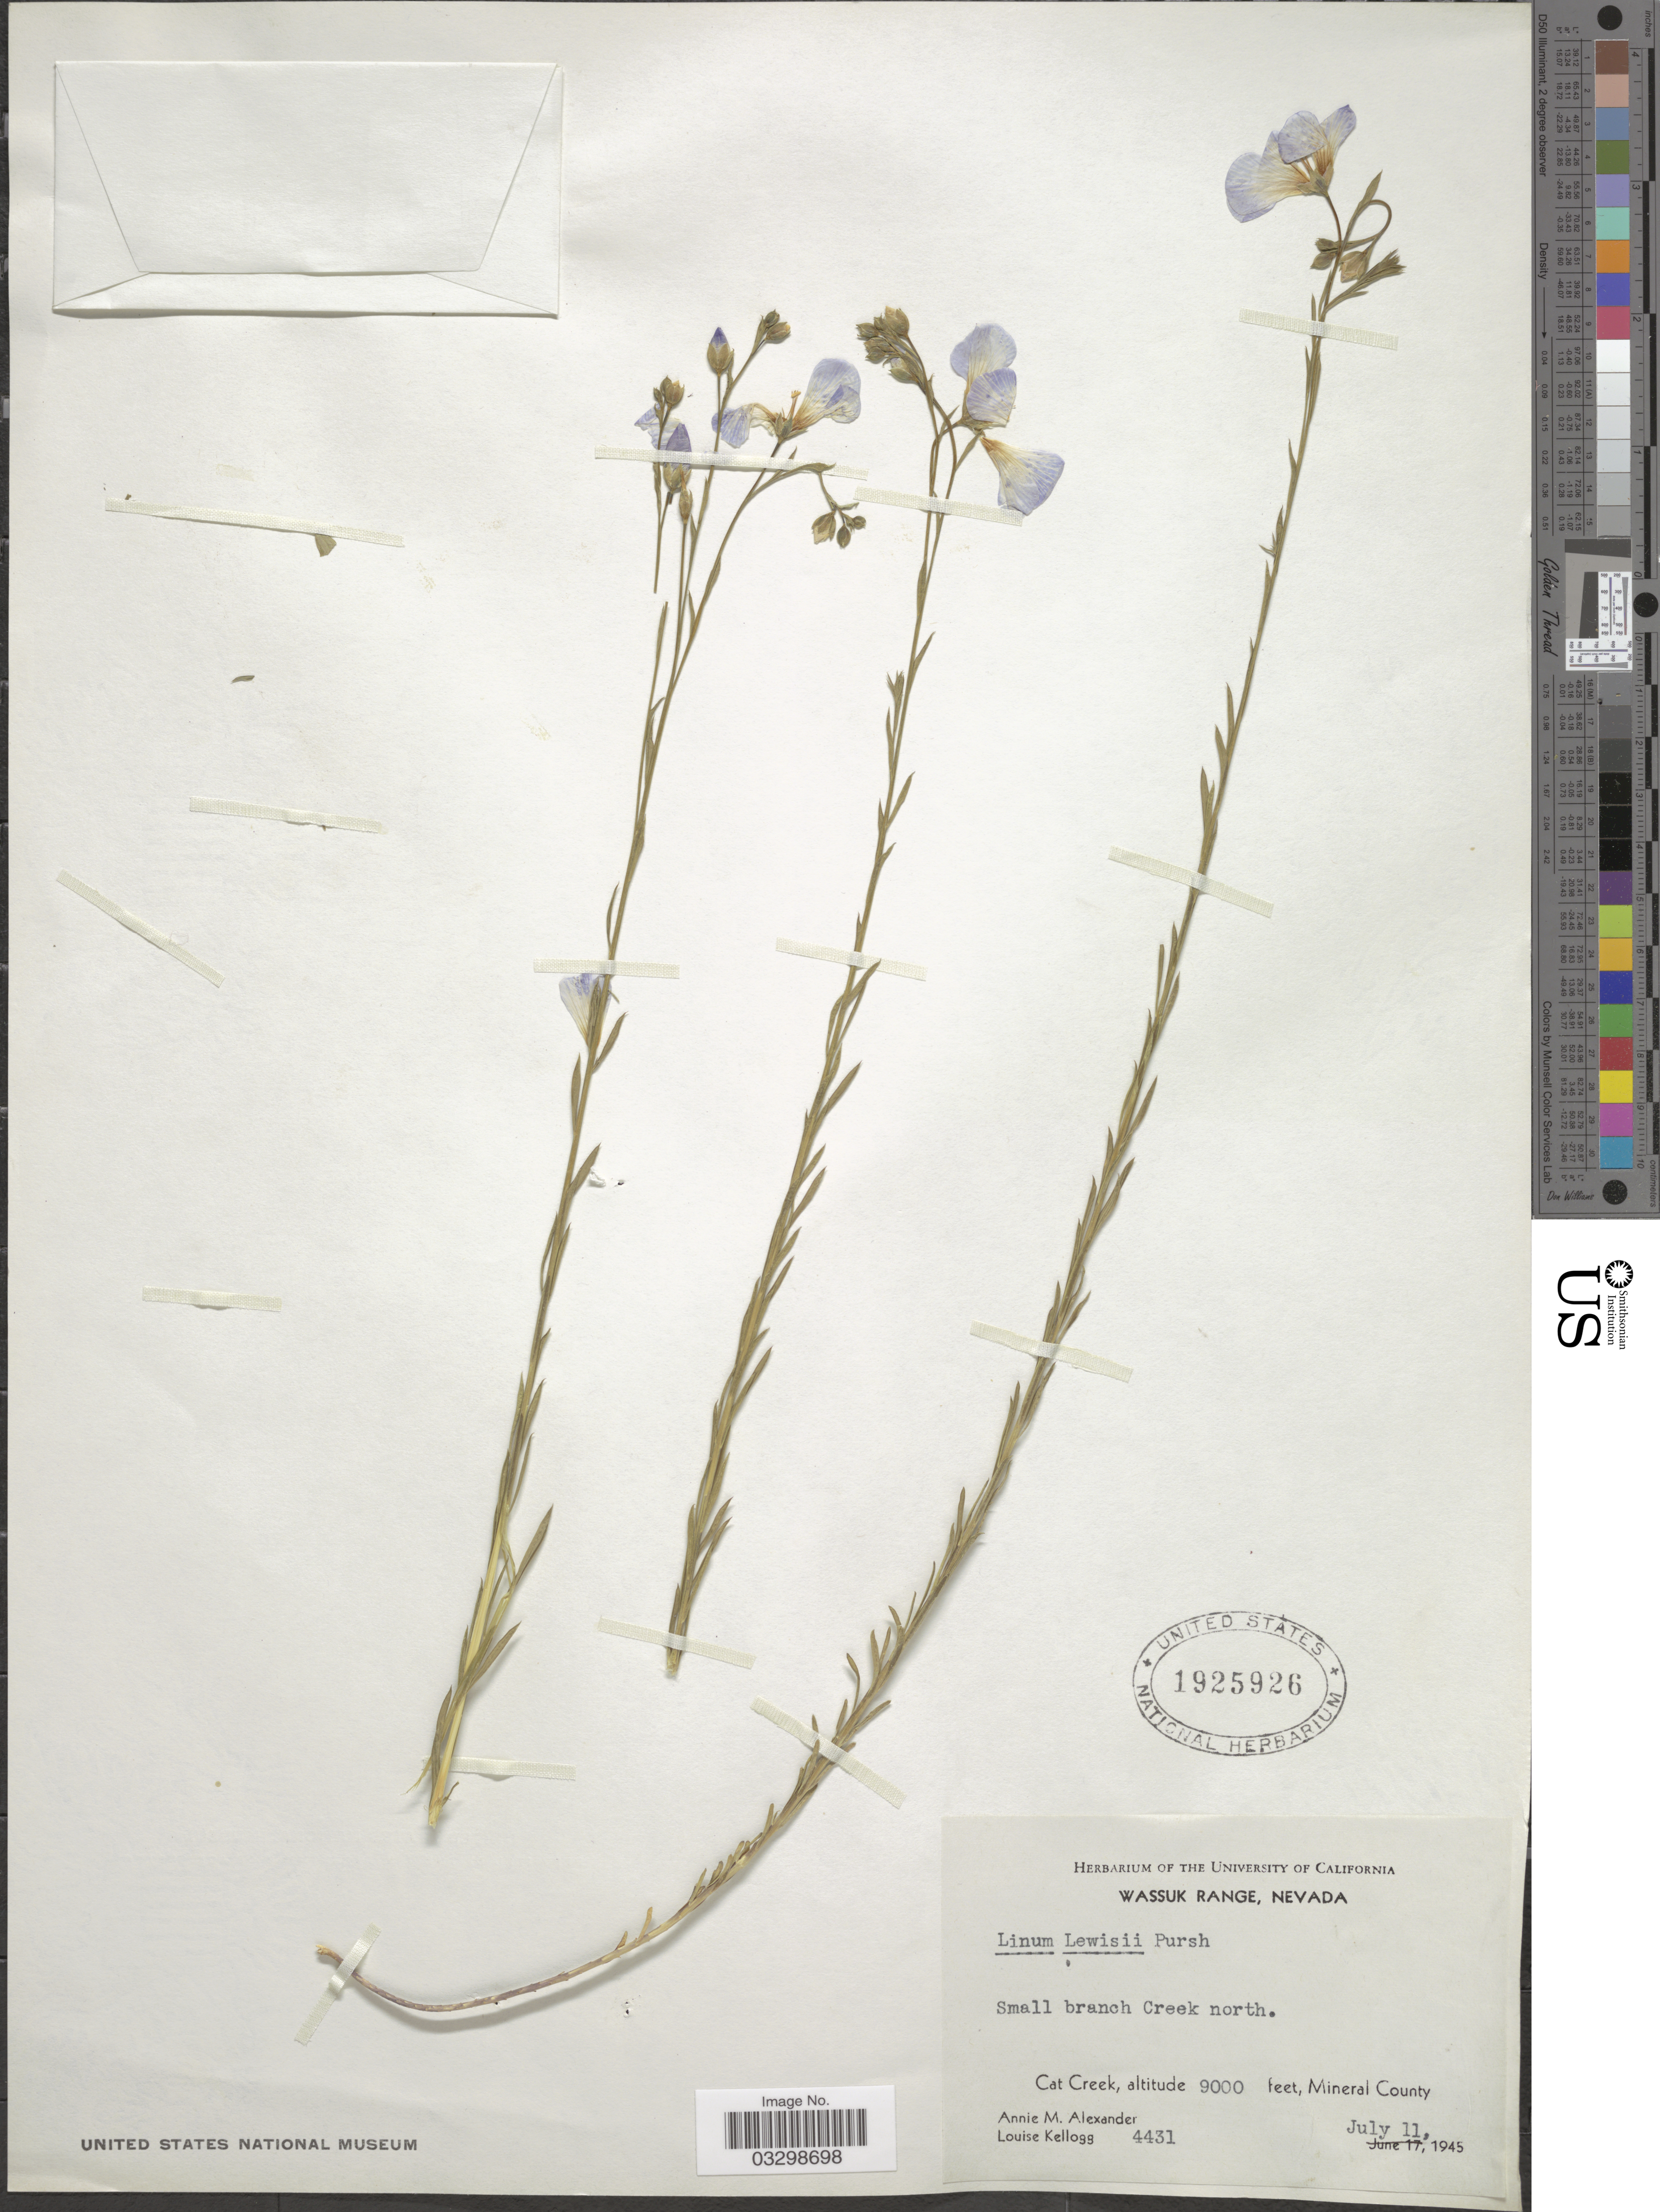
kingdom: Plantae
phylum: Tracheophyta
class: Magnoliopsida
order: Malpighiales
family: Linaceae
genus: Linum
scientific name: Linum lewisii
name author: Pursh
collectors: A. M. Alexander & L. Kellogg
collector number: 4431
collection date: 1945-07-11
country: United States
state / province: Nevada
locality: Wassuk Range. Cat Creek, Mineral County.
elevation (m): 2743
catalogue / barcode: US 1925926